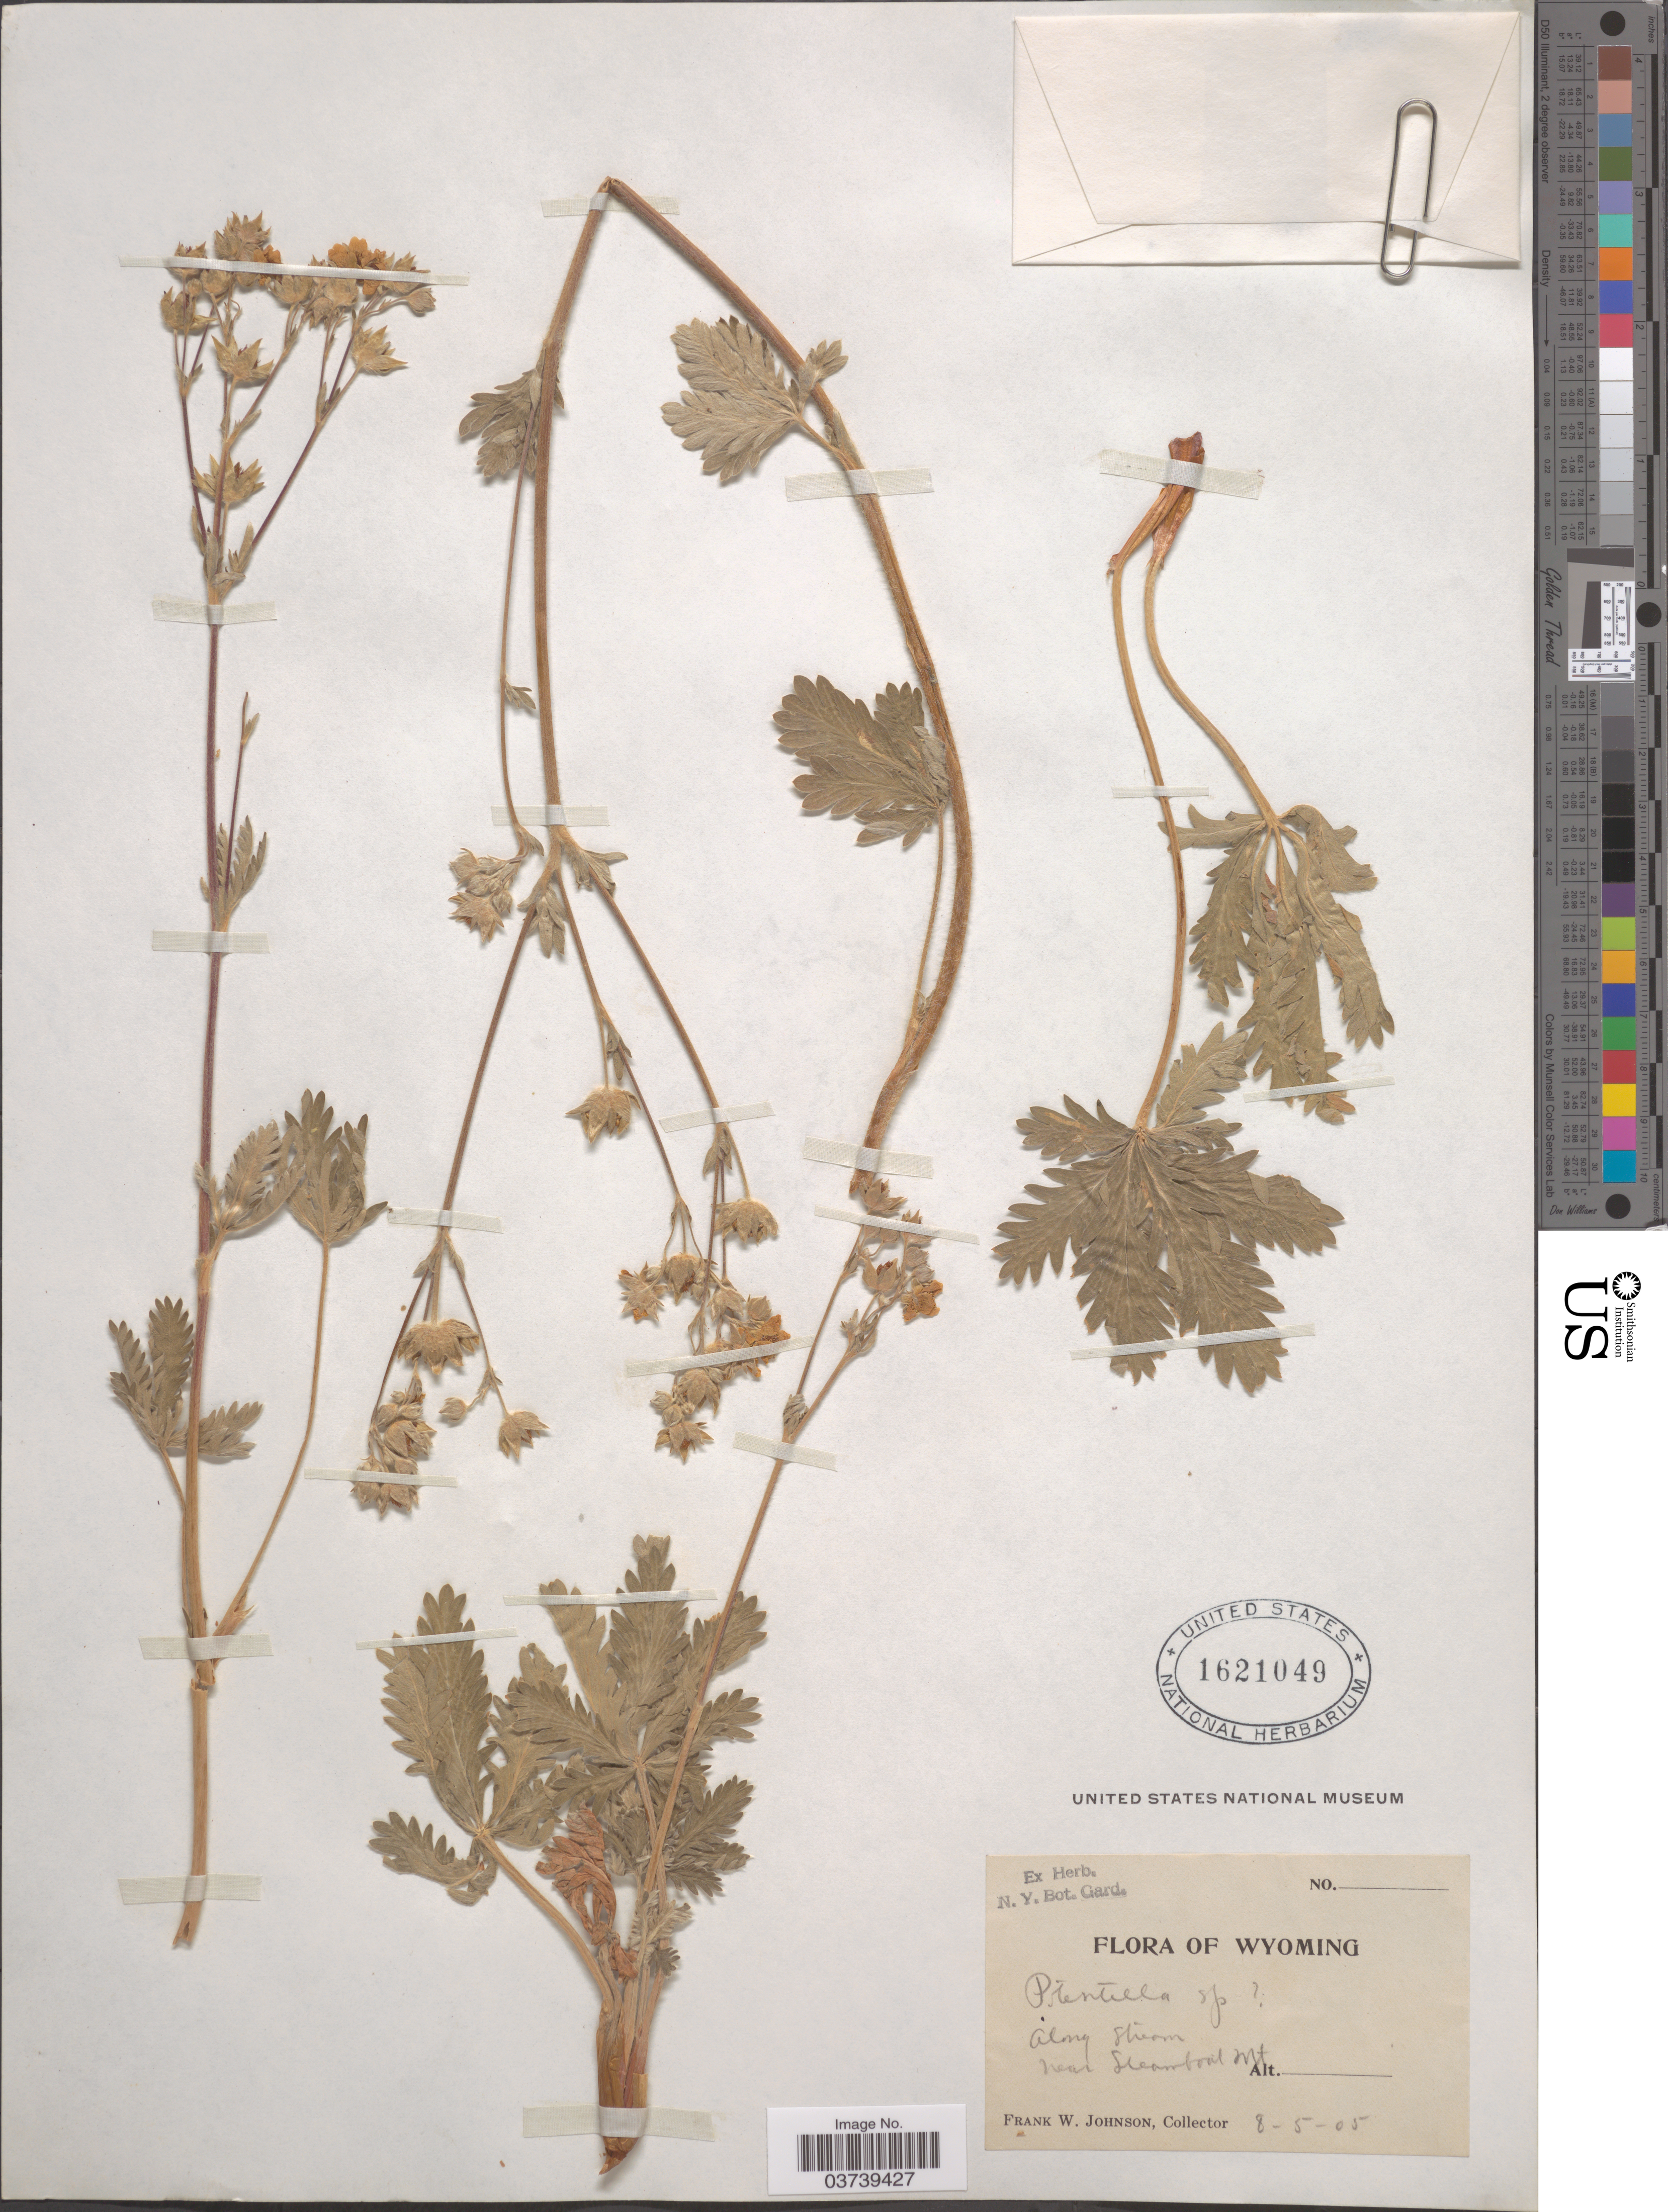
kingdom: Plantae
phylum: Tracheophyta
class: Magnoliopsida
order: Rosales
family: Rosaceae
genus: Potentilla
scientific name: Potentilla sp.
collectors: F. W. Johnson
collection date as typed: Transcribed d/m/y: 5/8/5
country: United States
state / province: Wyoming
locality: Along Stream near Steamboat Mt.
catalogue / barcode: US 1621049